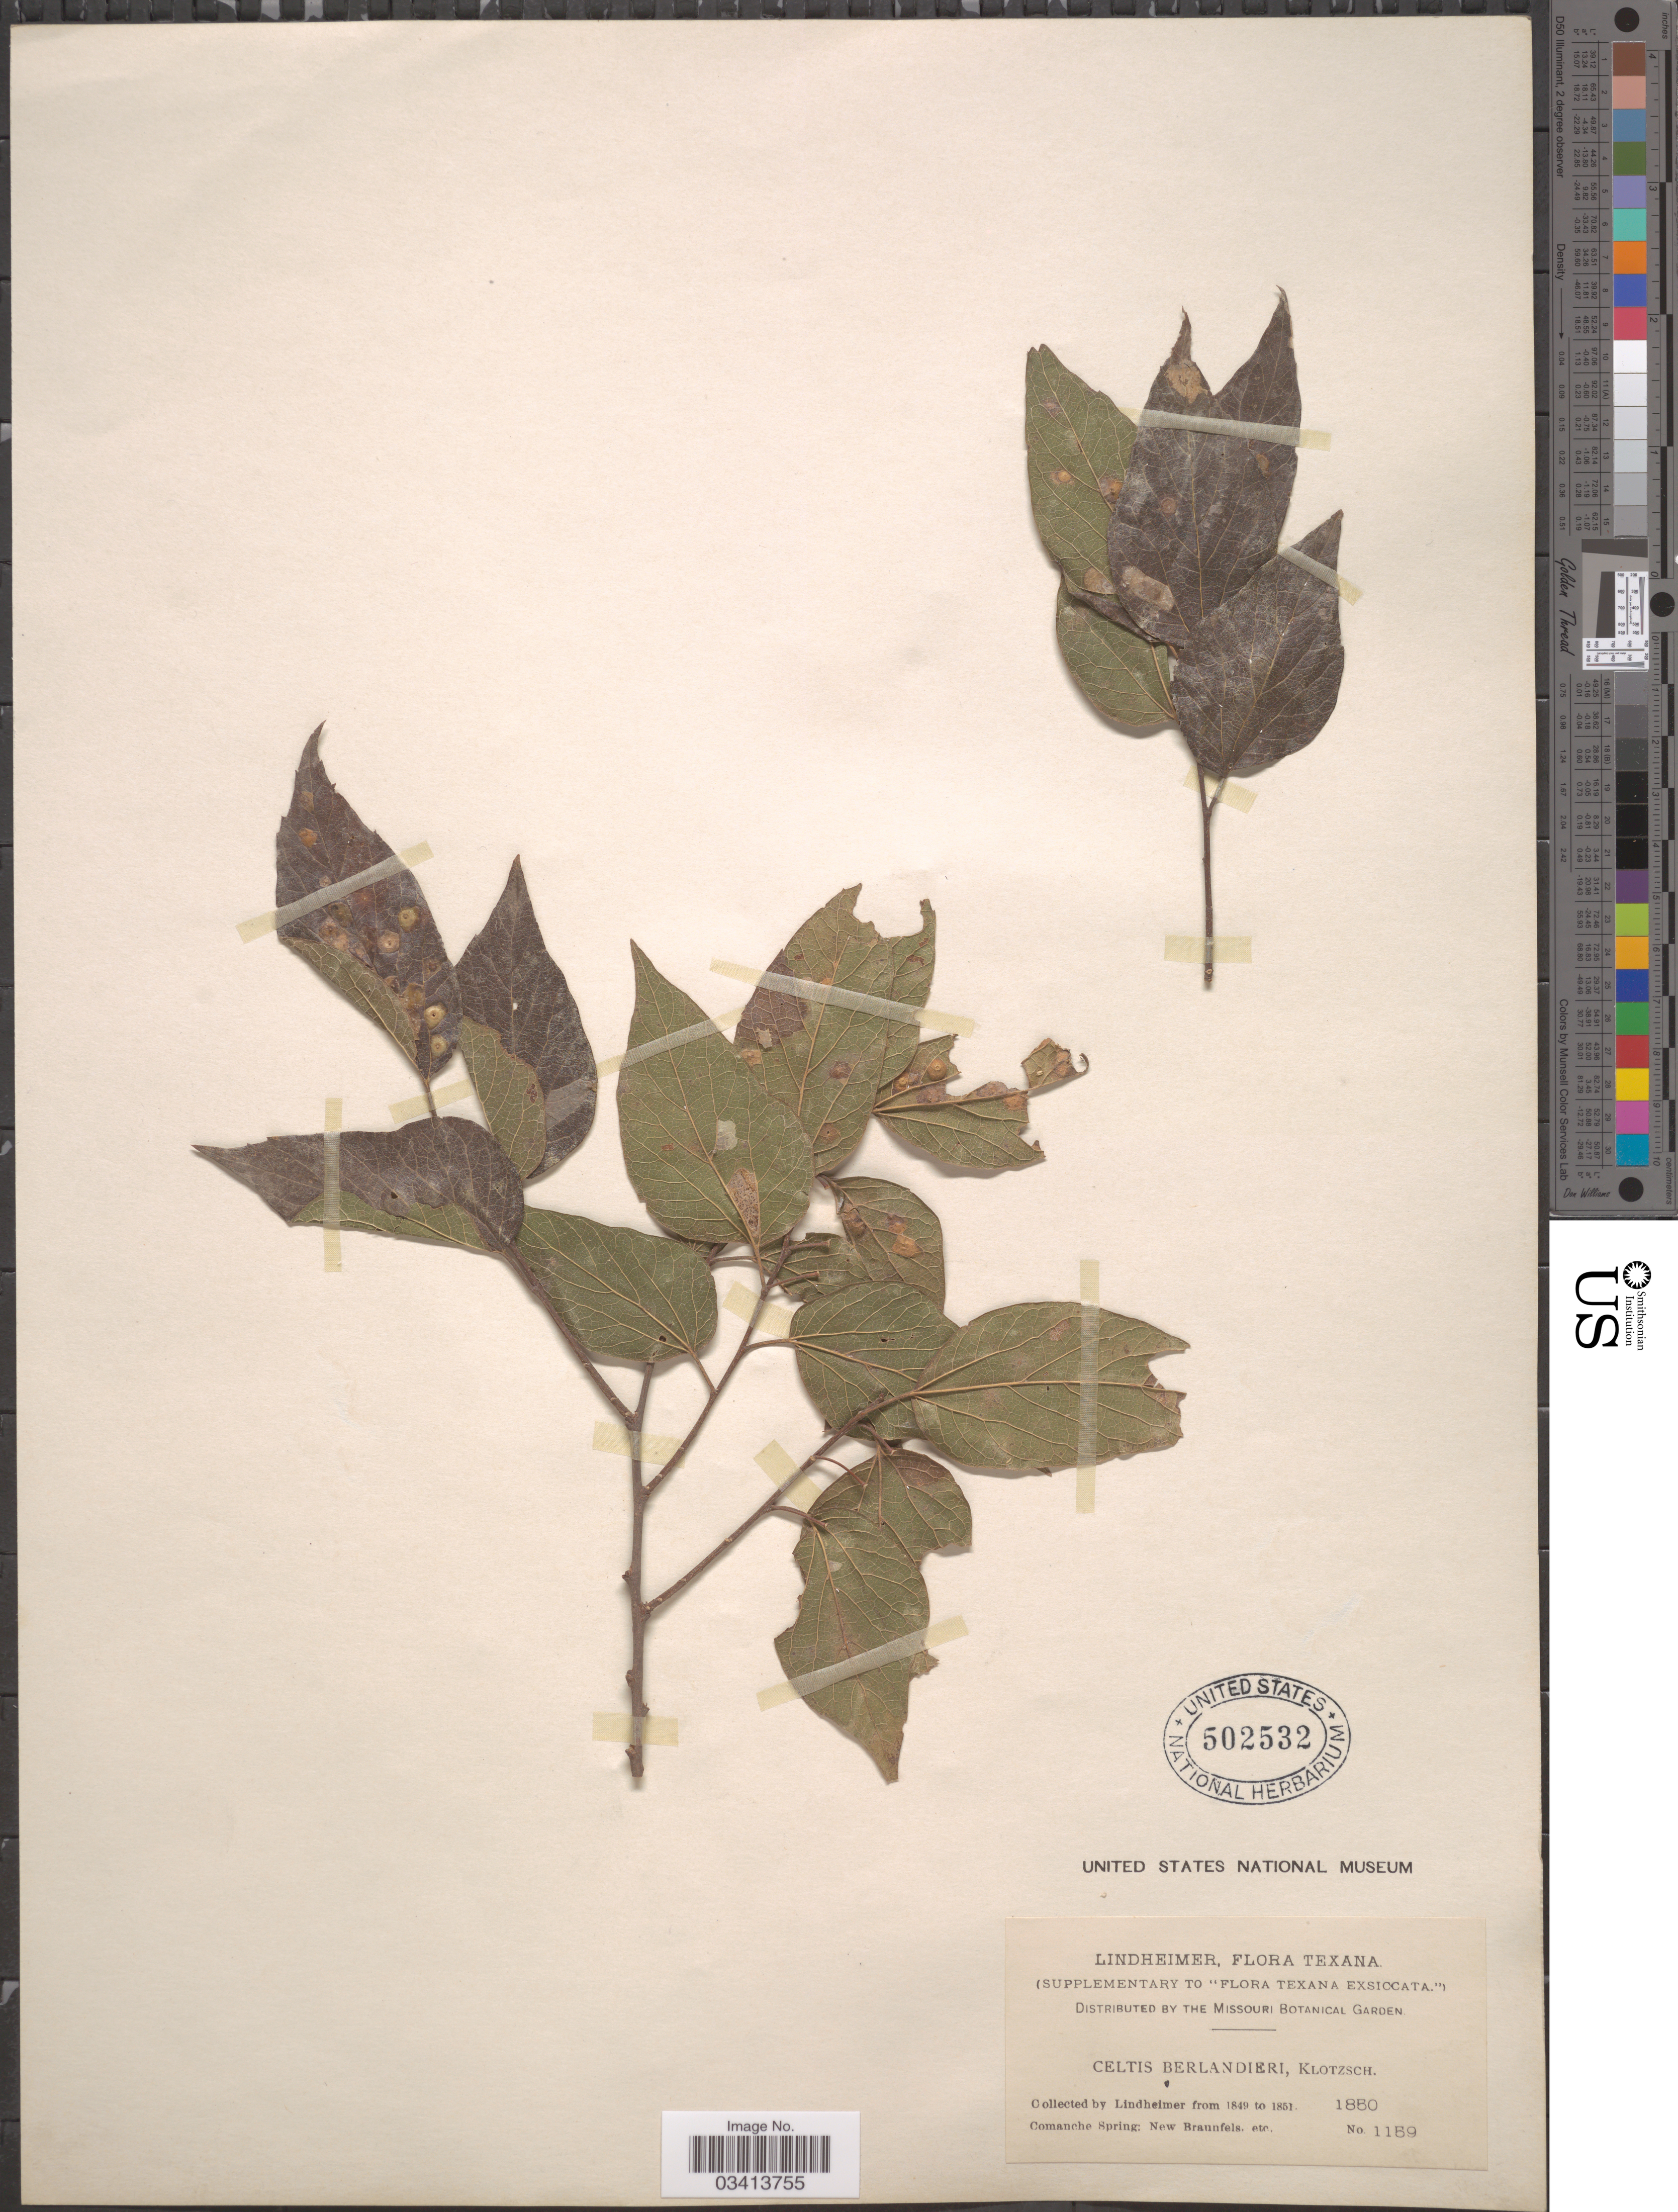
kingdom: Plantae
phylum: Tracheophyta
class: Magnoliopsida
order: Rosales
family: Cannabaceae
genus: Celtis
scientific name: Celtis laevigata var. texana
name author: Sarg.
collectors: -. Lindheimer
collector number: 1159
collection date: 1850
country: United States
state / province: Texas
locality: Comanche Spring: New Braunfels.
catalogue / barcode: US 502532